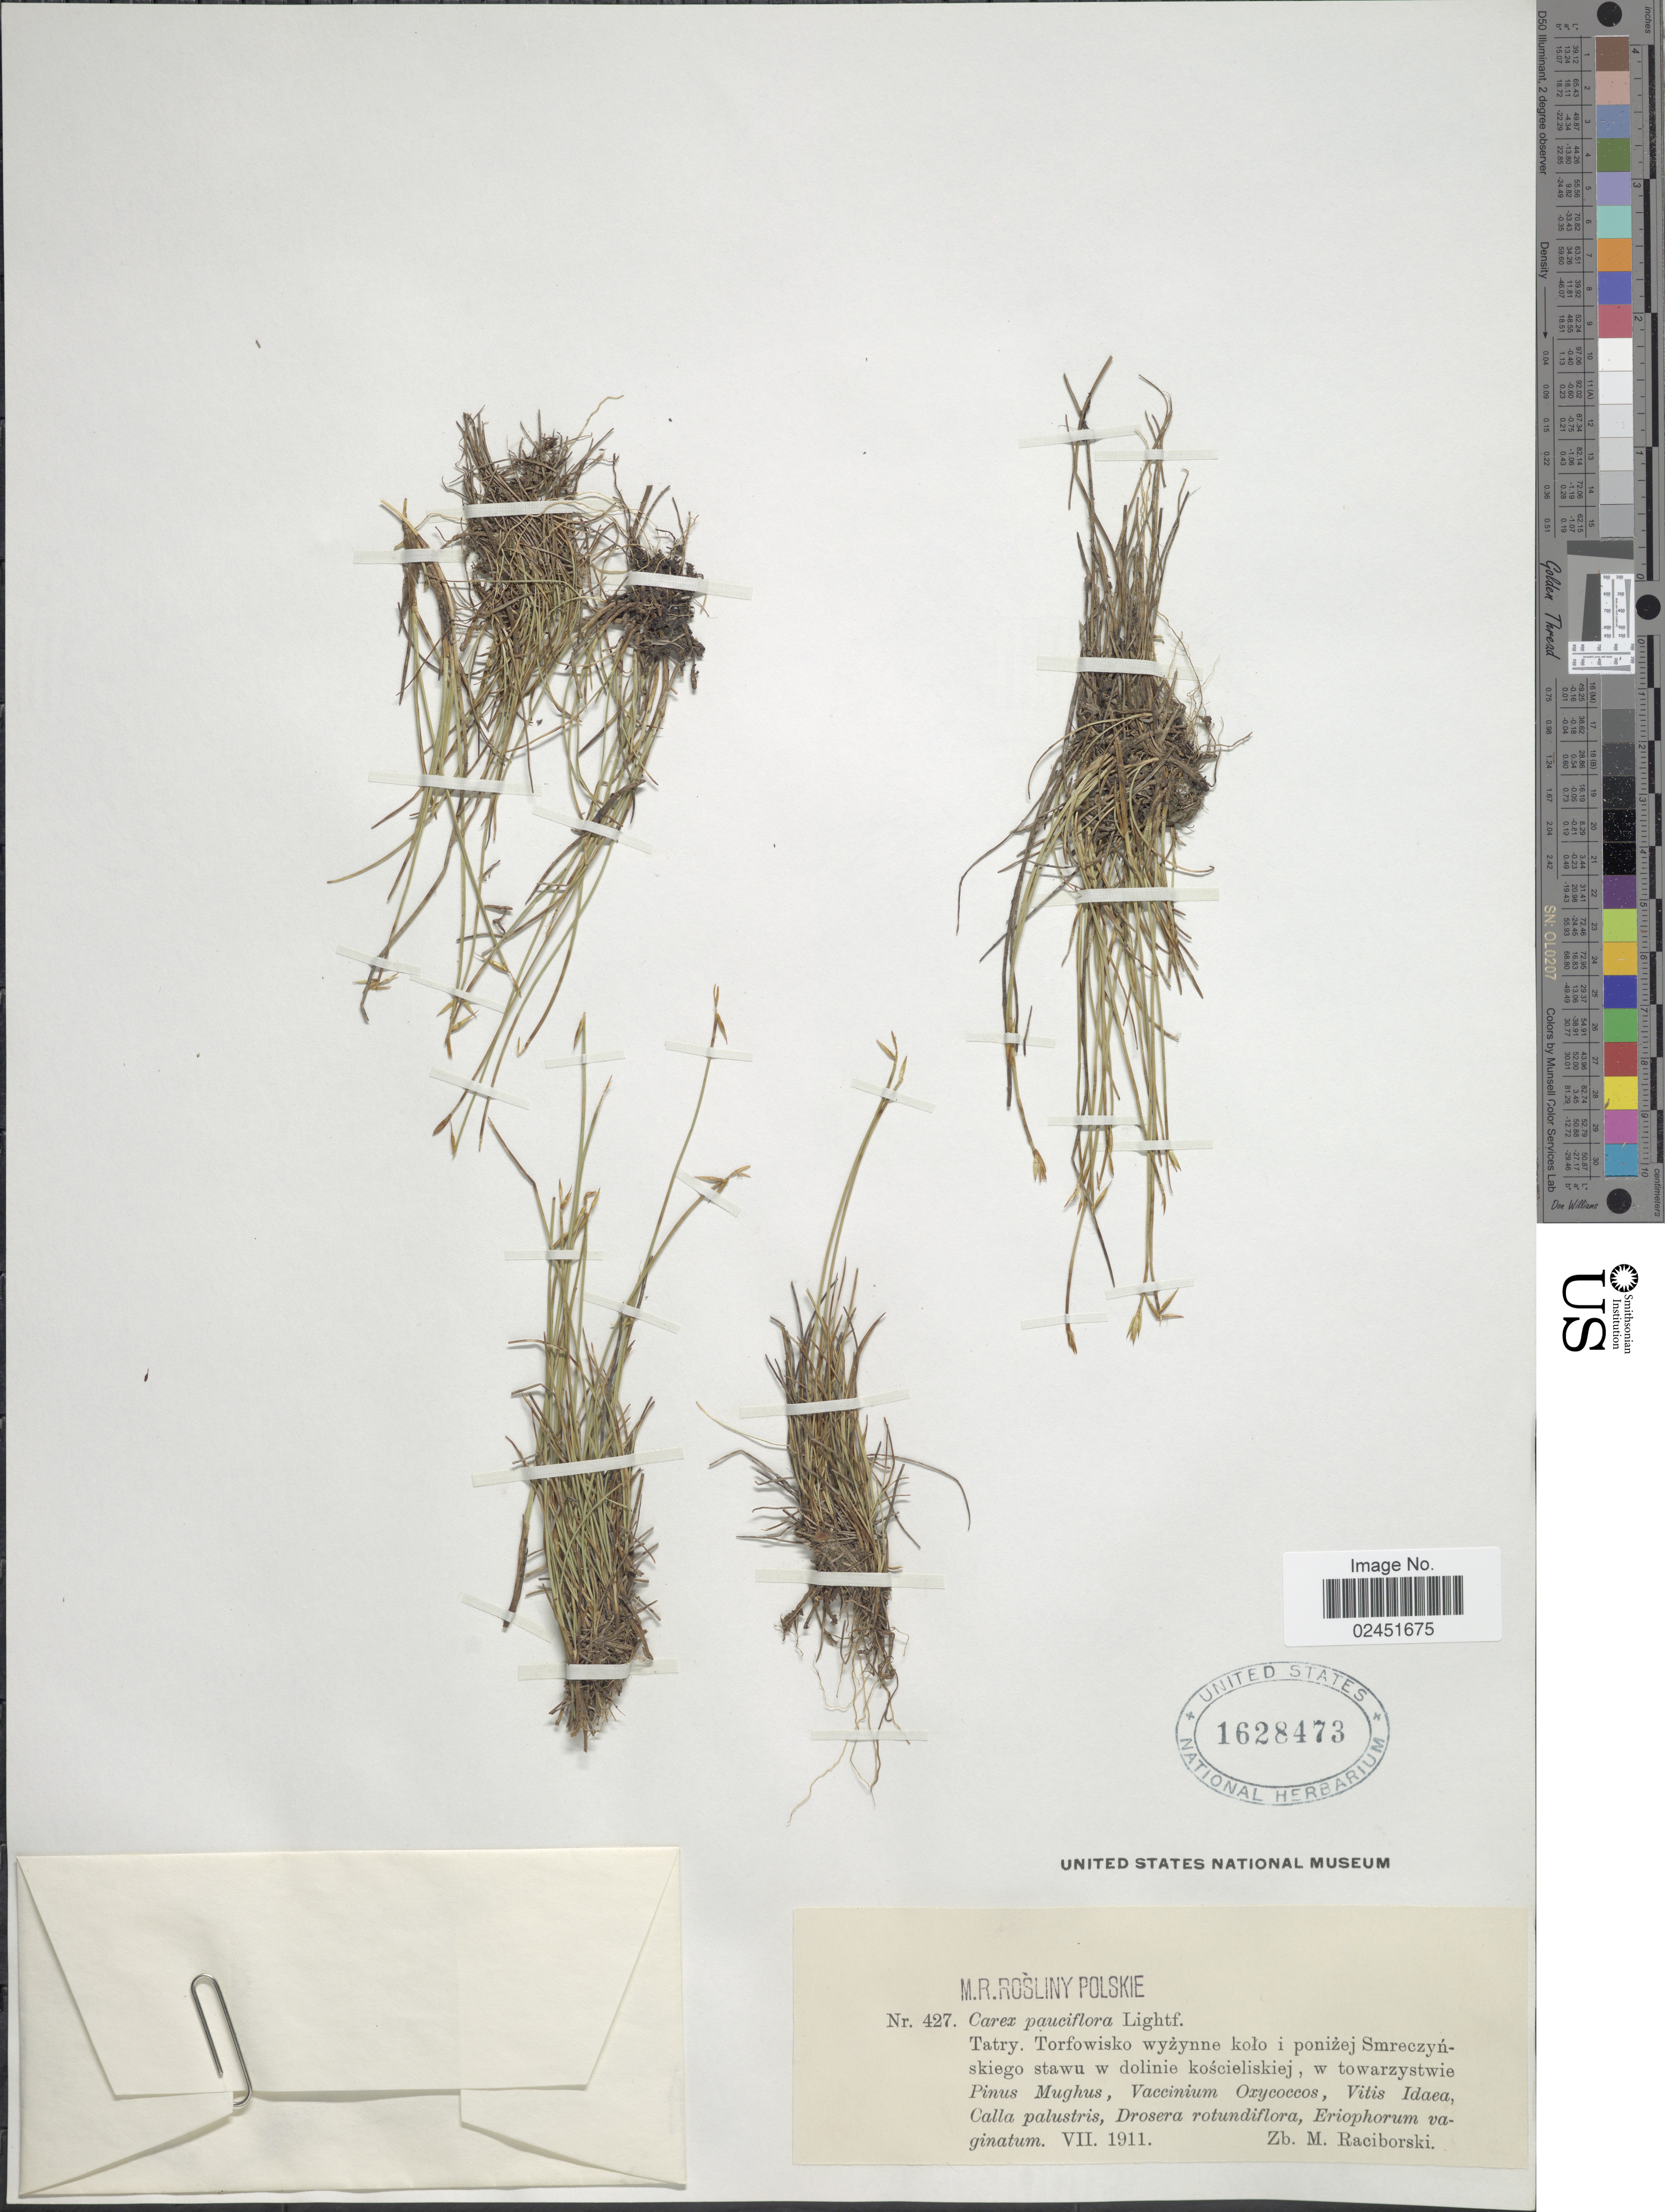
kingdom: Plantae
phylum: Tracheophyta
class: Liliopsida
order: Poales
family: Cyperaceae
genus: Carex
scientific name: Carex pauciflora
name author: Lightf.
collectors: Z. Raciborski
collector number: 427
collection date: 1911-07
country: Poland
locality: Tatry. Torfowisko wyzynne kolo i ponizej Smreczynskiego stawu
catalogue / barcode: US 1628473